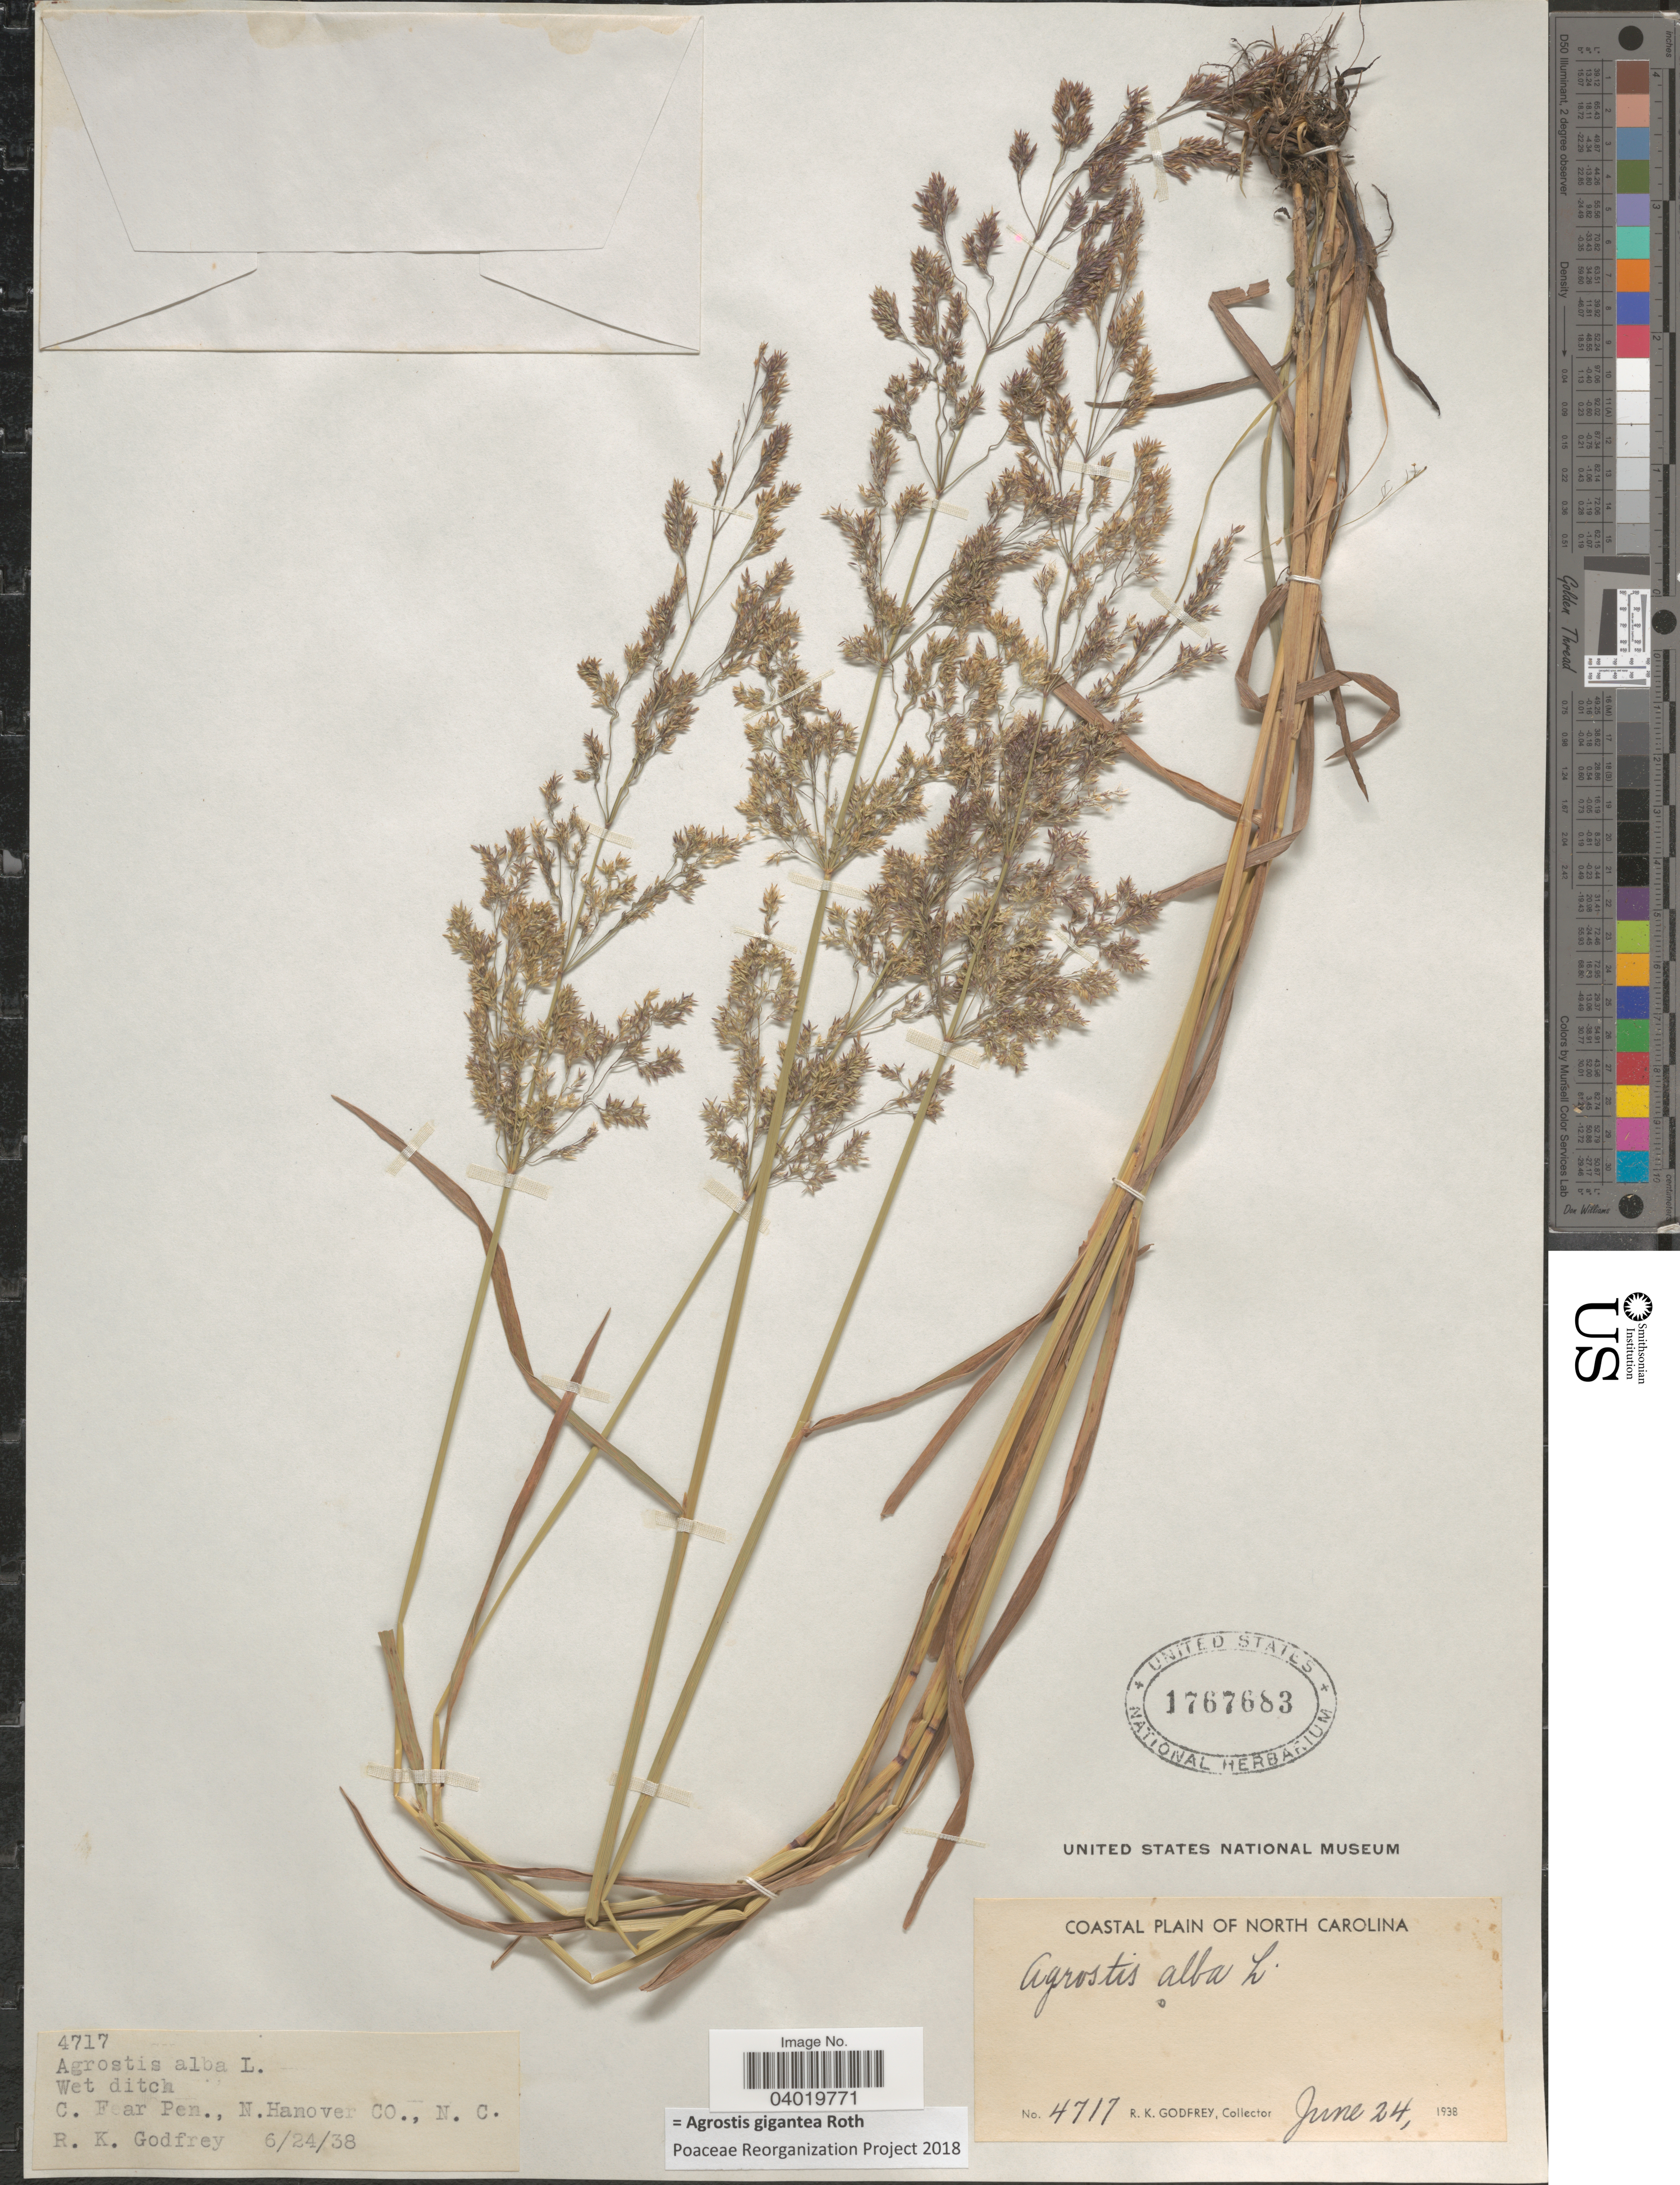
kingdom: Plantae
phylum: Tracheophyta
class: Liliopsida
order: Poales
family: Poaceae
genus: Agrostis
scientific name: Agrostis gigantea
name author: Roth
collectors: R. K. Godfrey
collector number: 4717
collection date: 1938-06-24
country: United States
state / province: North Carolina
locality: Coastal plain of North Carolina. C. Fear Pen., N. Hanover Co.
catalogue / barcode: US 1767683